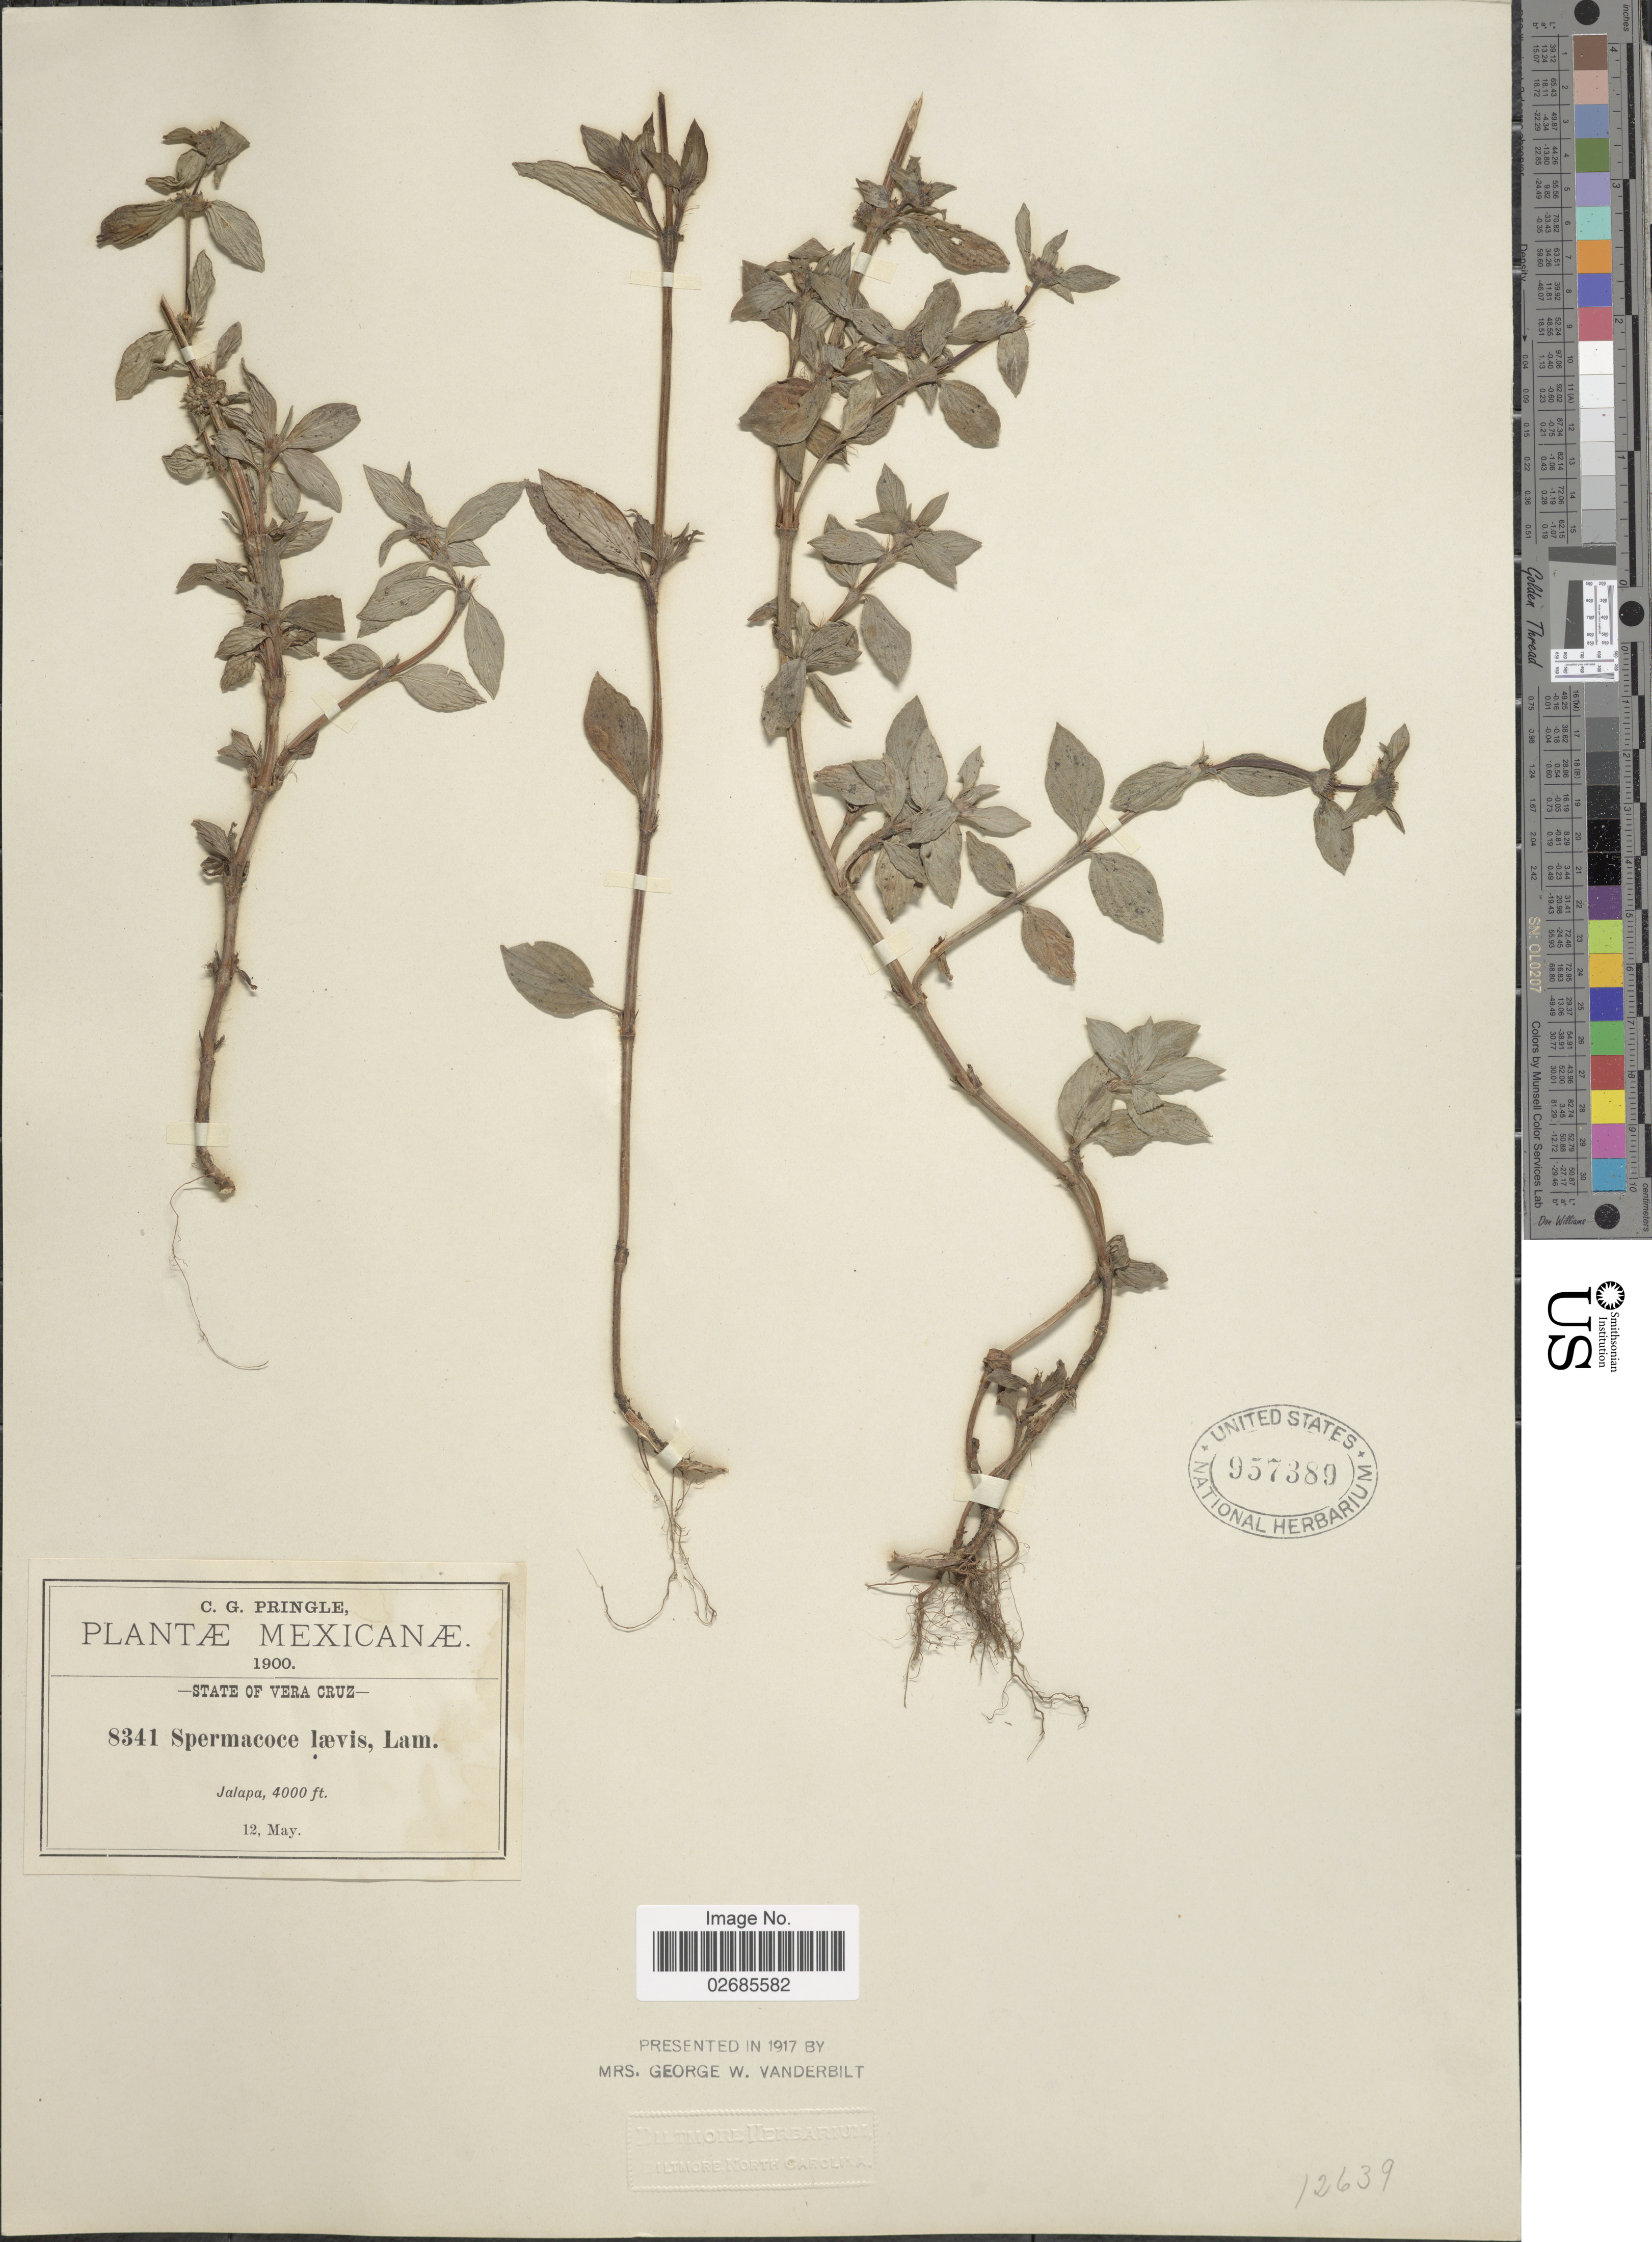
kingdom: Plantae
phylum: Tracheophyta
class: Magnoliopsida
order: Gentianales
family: Rubiaceae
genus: Borreria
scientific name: Borreria assurgens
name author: (Ruiz & Pav.) Griseb.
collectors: C. G. Pringle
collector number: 8341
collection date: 1900-05-12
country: Mexico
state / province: Veracruz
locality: State of Vera Cruz. Jalapa.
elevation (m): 1219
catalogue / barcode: US 957389